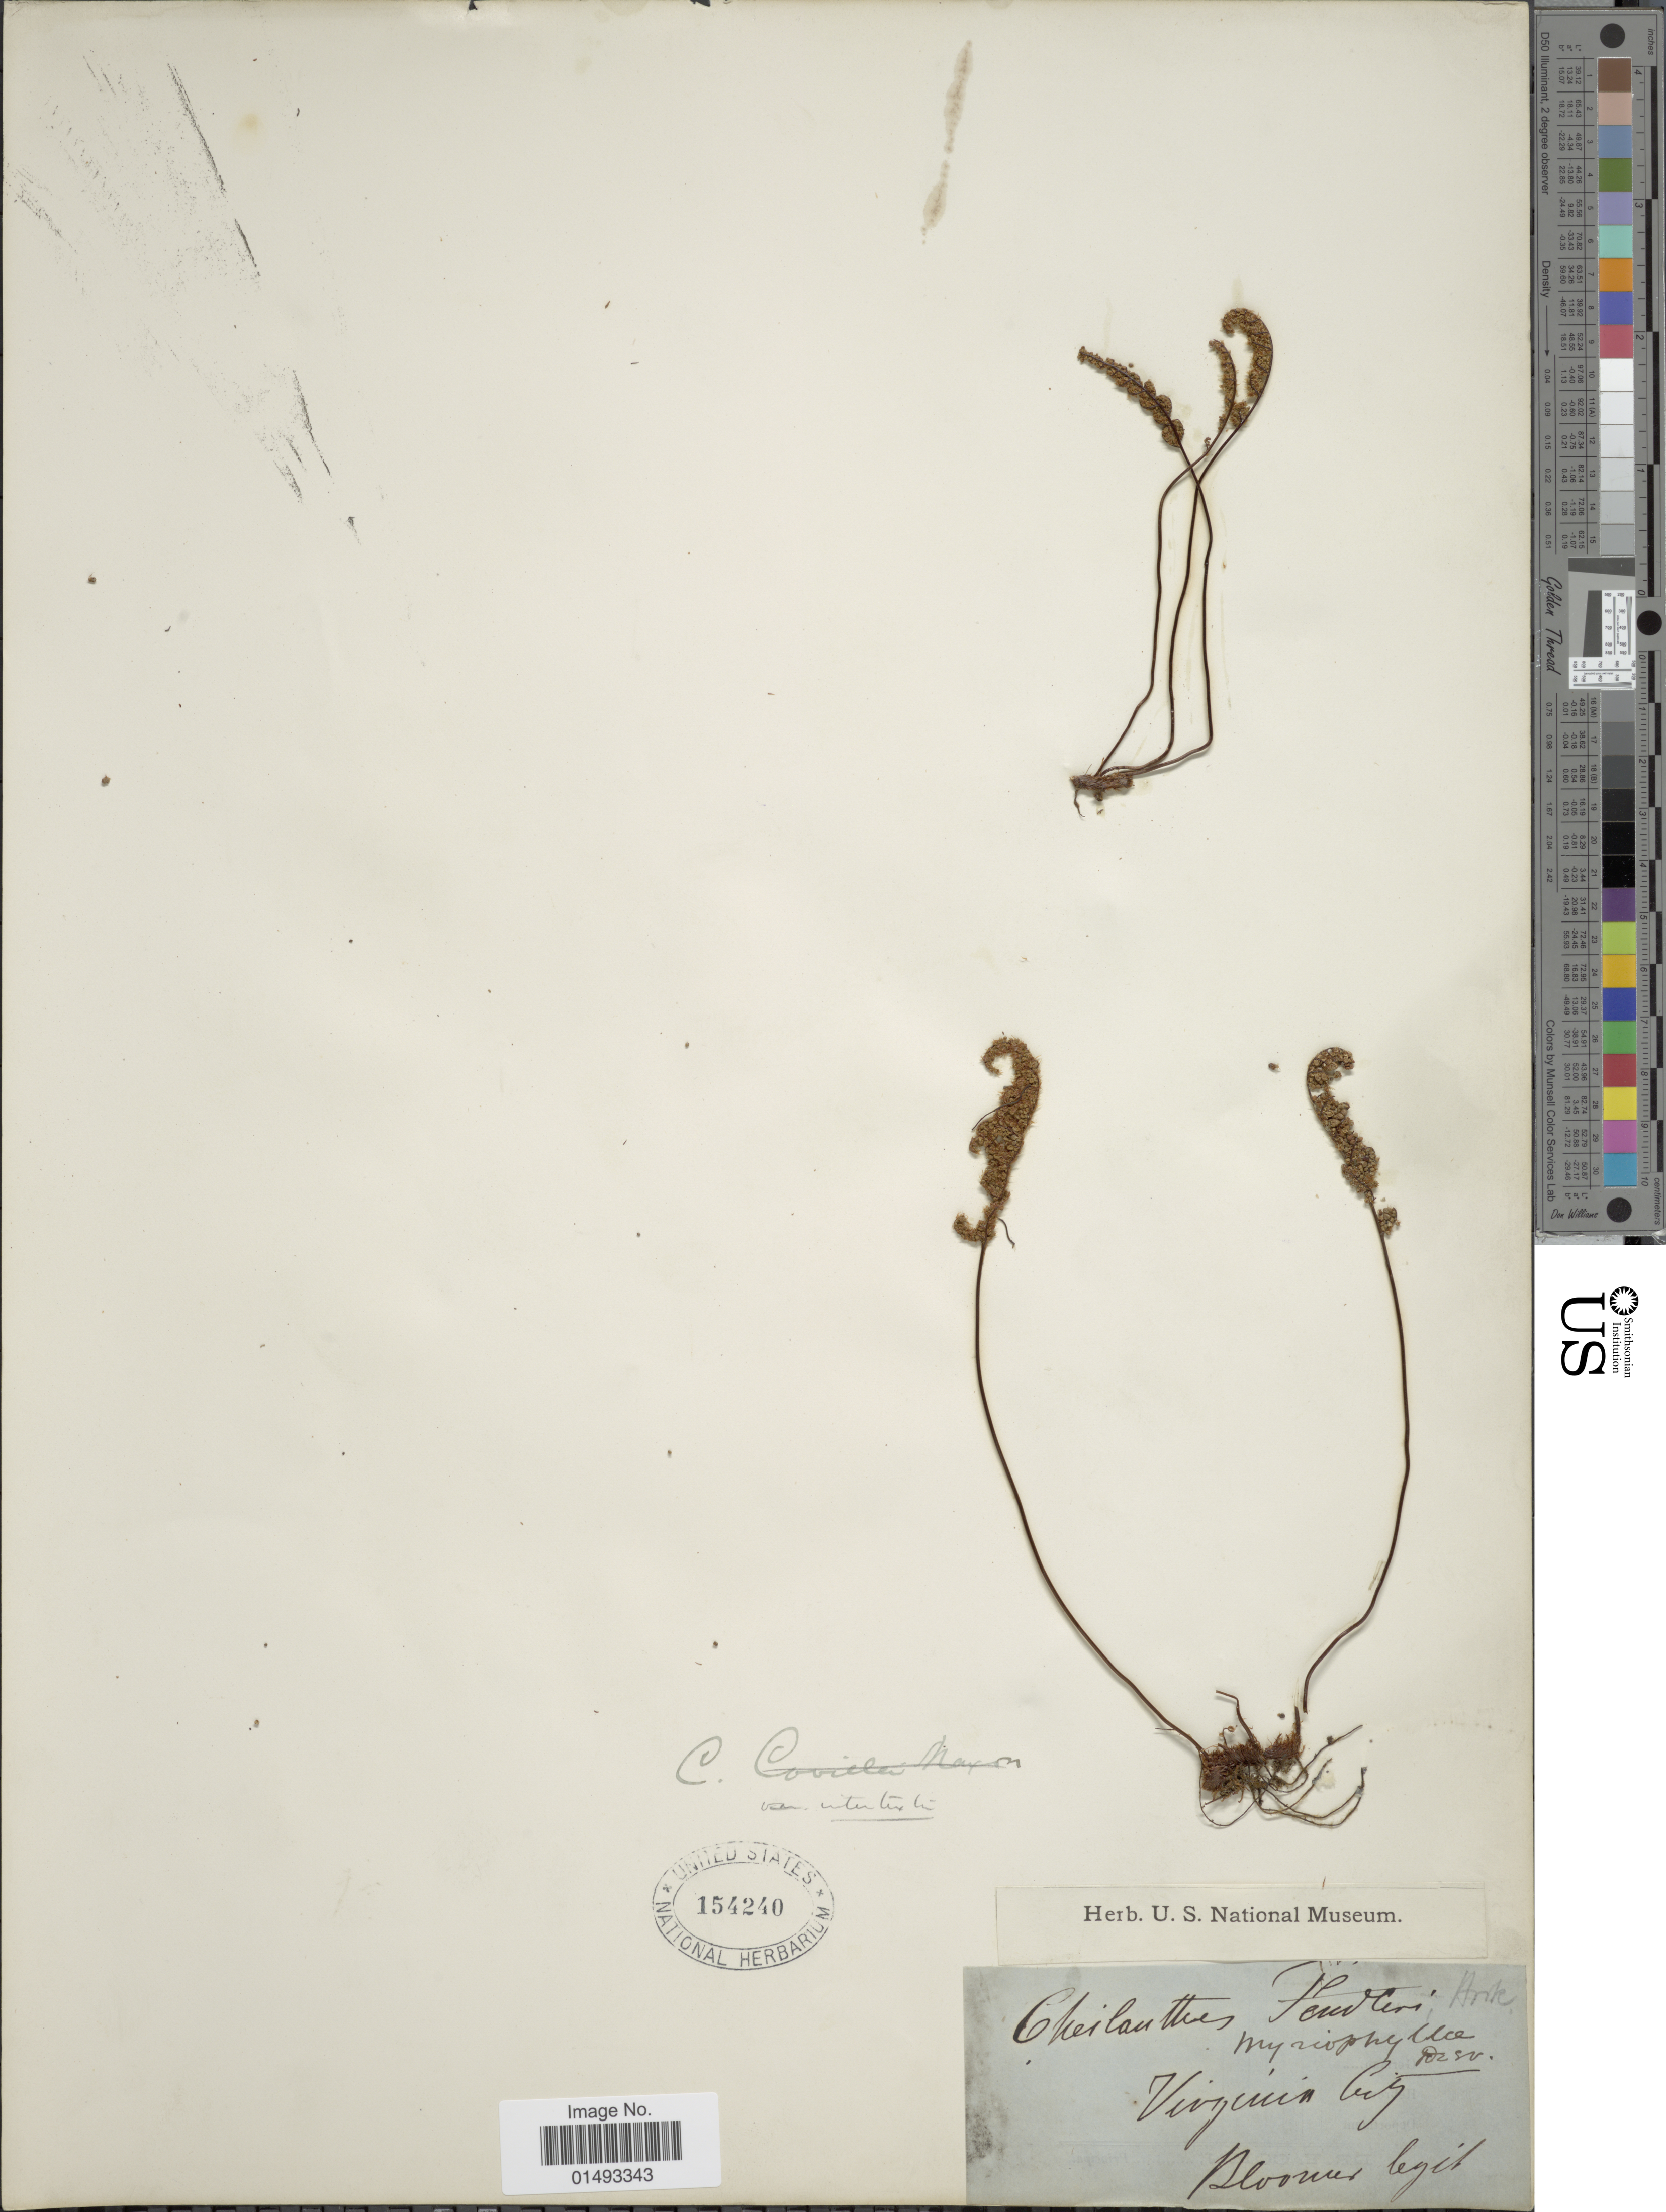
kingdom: Plantae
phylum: Tracheophyta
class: Polypodiopsida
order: Polypodiales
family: Pteridaceae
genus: Myriopteris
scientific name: Myriopteris intertexta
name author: (Maxon) Grusz & Windham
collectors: Bloomer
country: United States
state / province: Nevada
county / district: Storey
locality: Virginia City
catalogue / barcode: US 154240